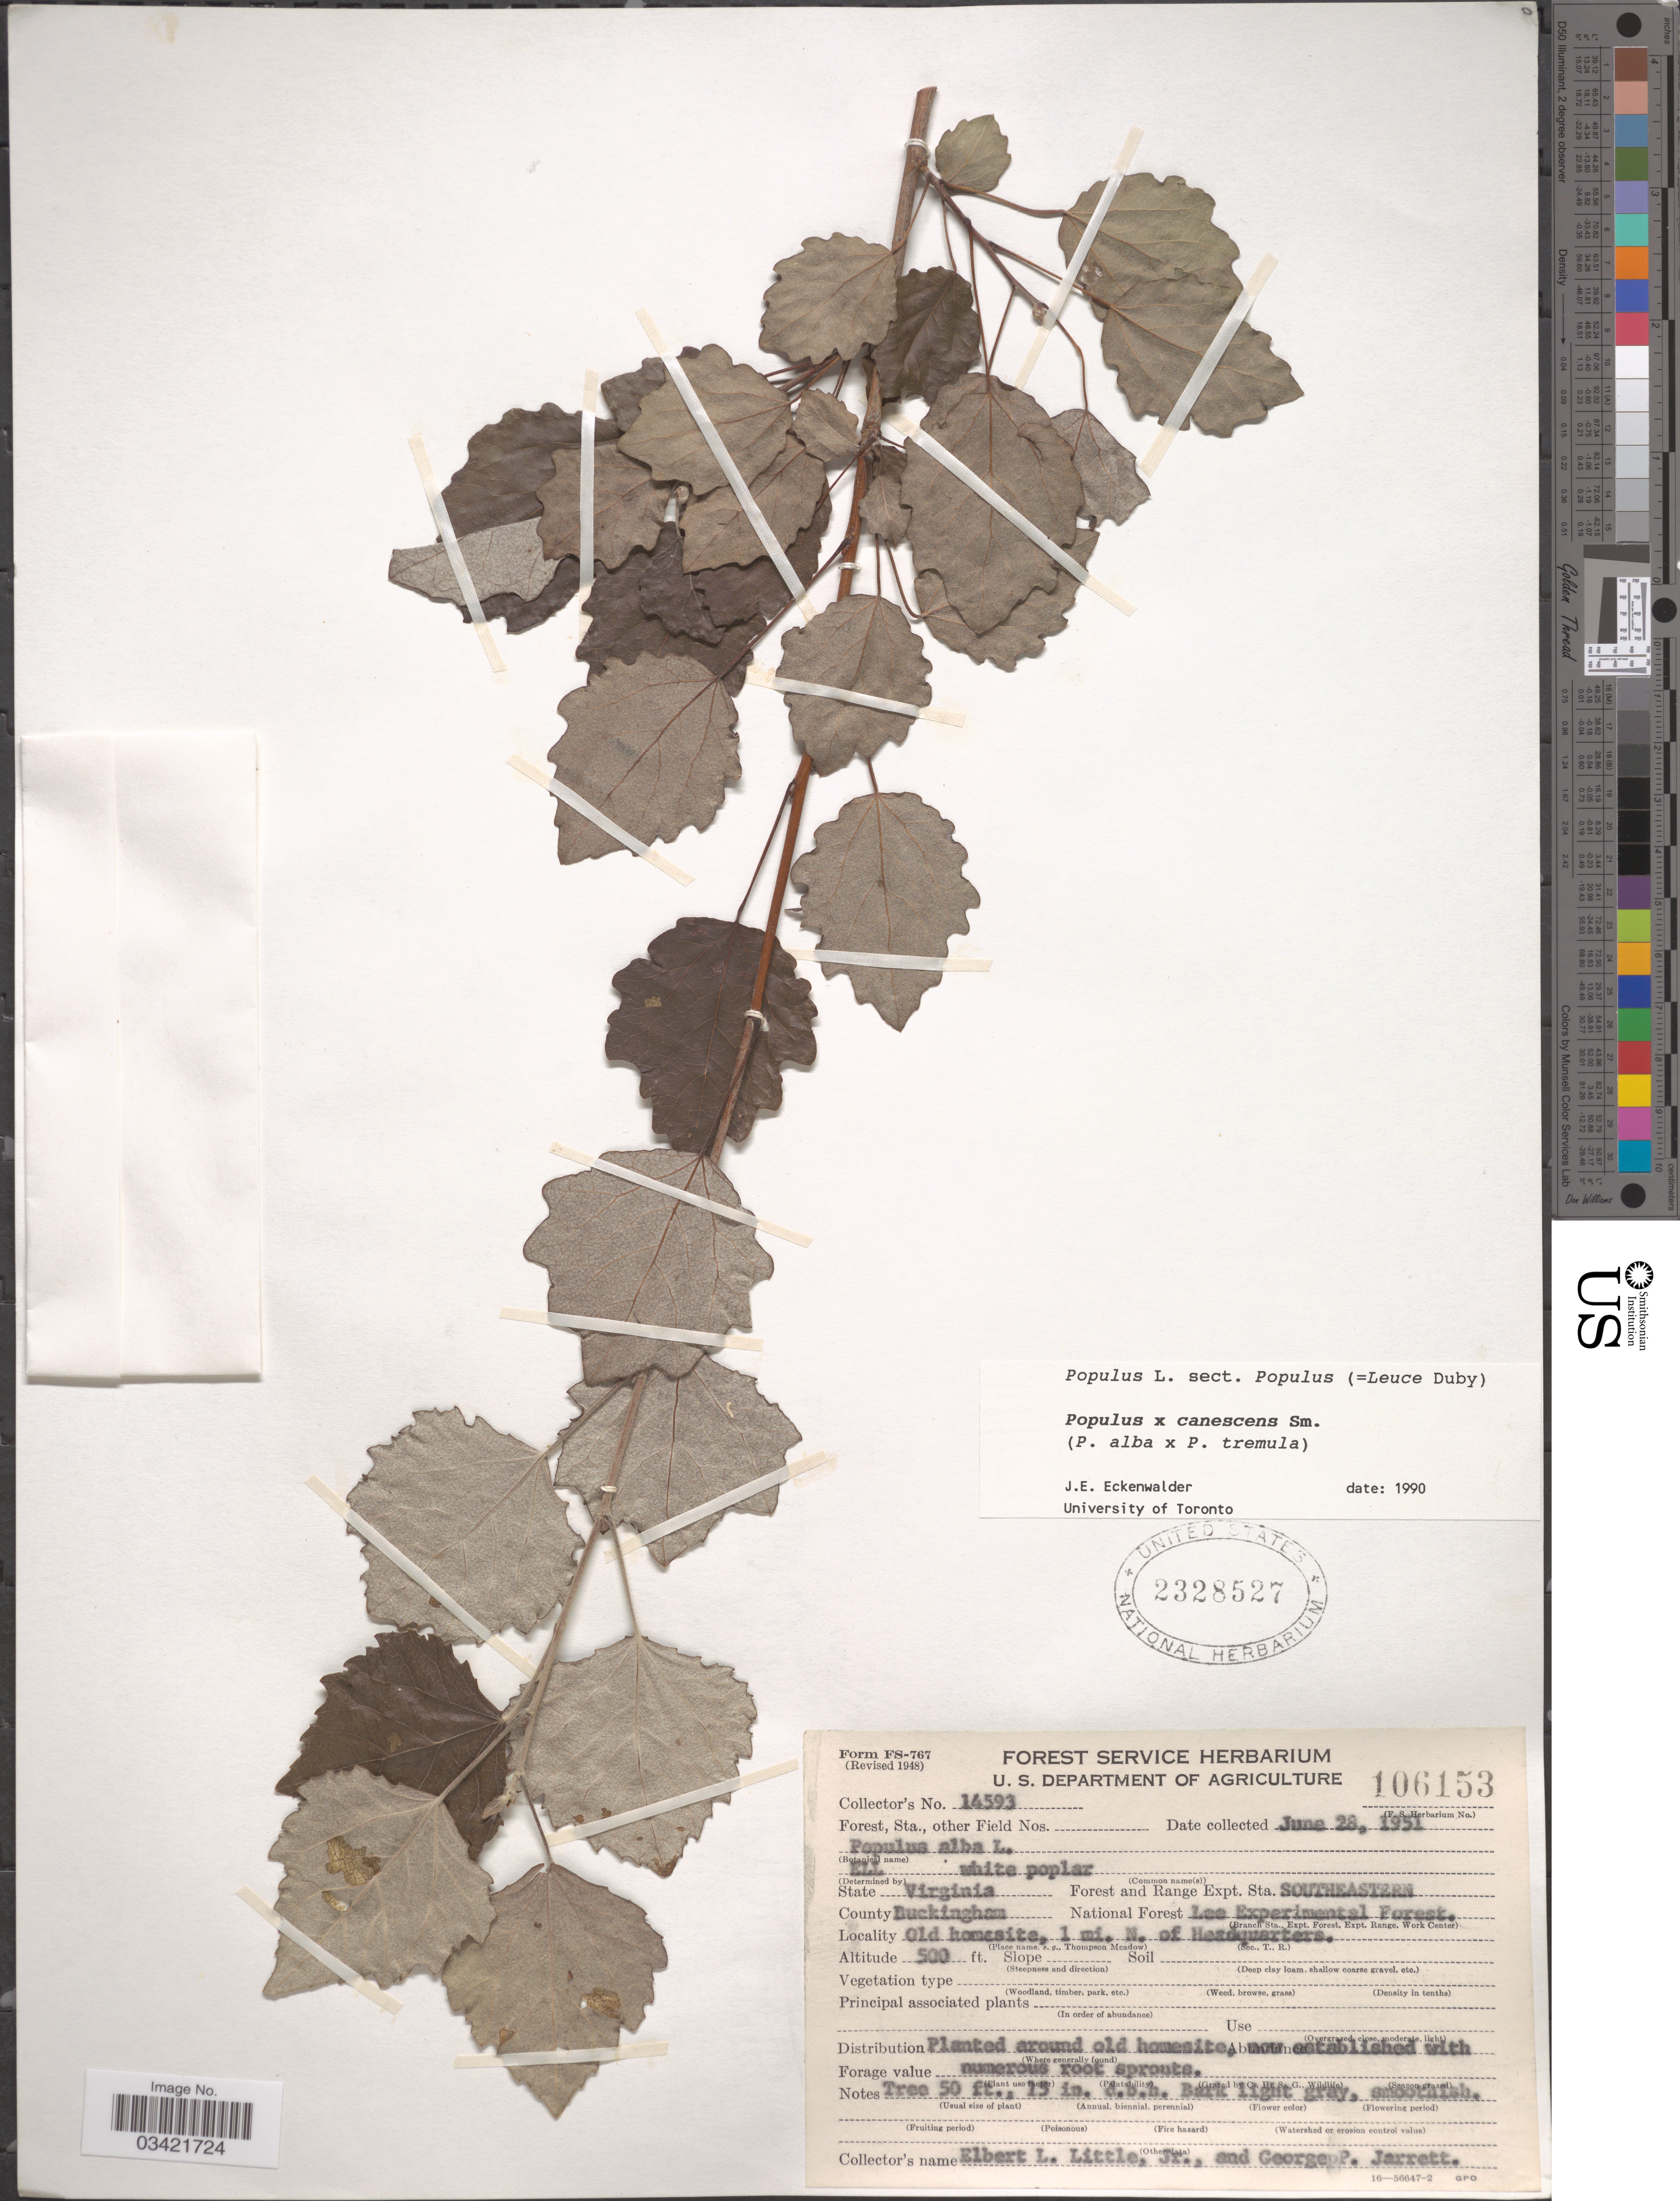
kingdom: Plantae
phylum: Tracheophyta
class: Magnoliopsida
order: Malpighiales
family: Salicaceae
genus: Populus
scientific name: Populus x canescens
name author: (Aiton) Sm.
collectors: E. L. Little & G. Jarrett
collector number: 14593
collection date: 1951-06-28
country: United States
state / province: Virginia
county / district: Buckingham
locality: Forest and Range Expt. Sta. Southeastern National Forest Lee Experimental Forest. County Buckingham. Old homesite, 1 mi. N. of Headquarters.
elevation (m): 152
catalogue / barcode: US 2328527